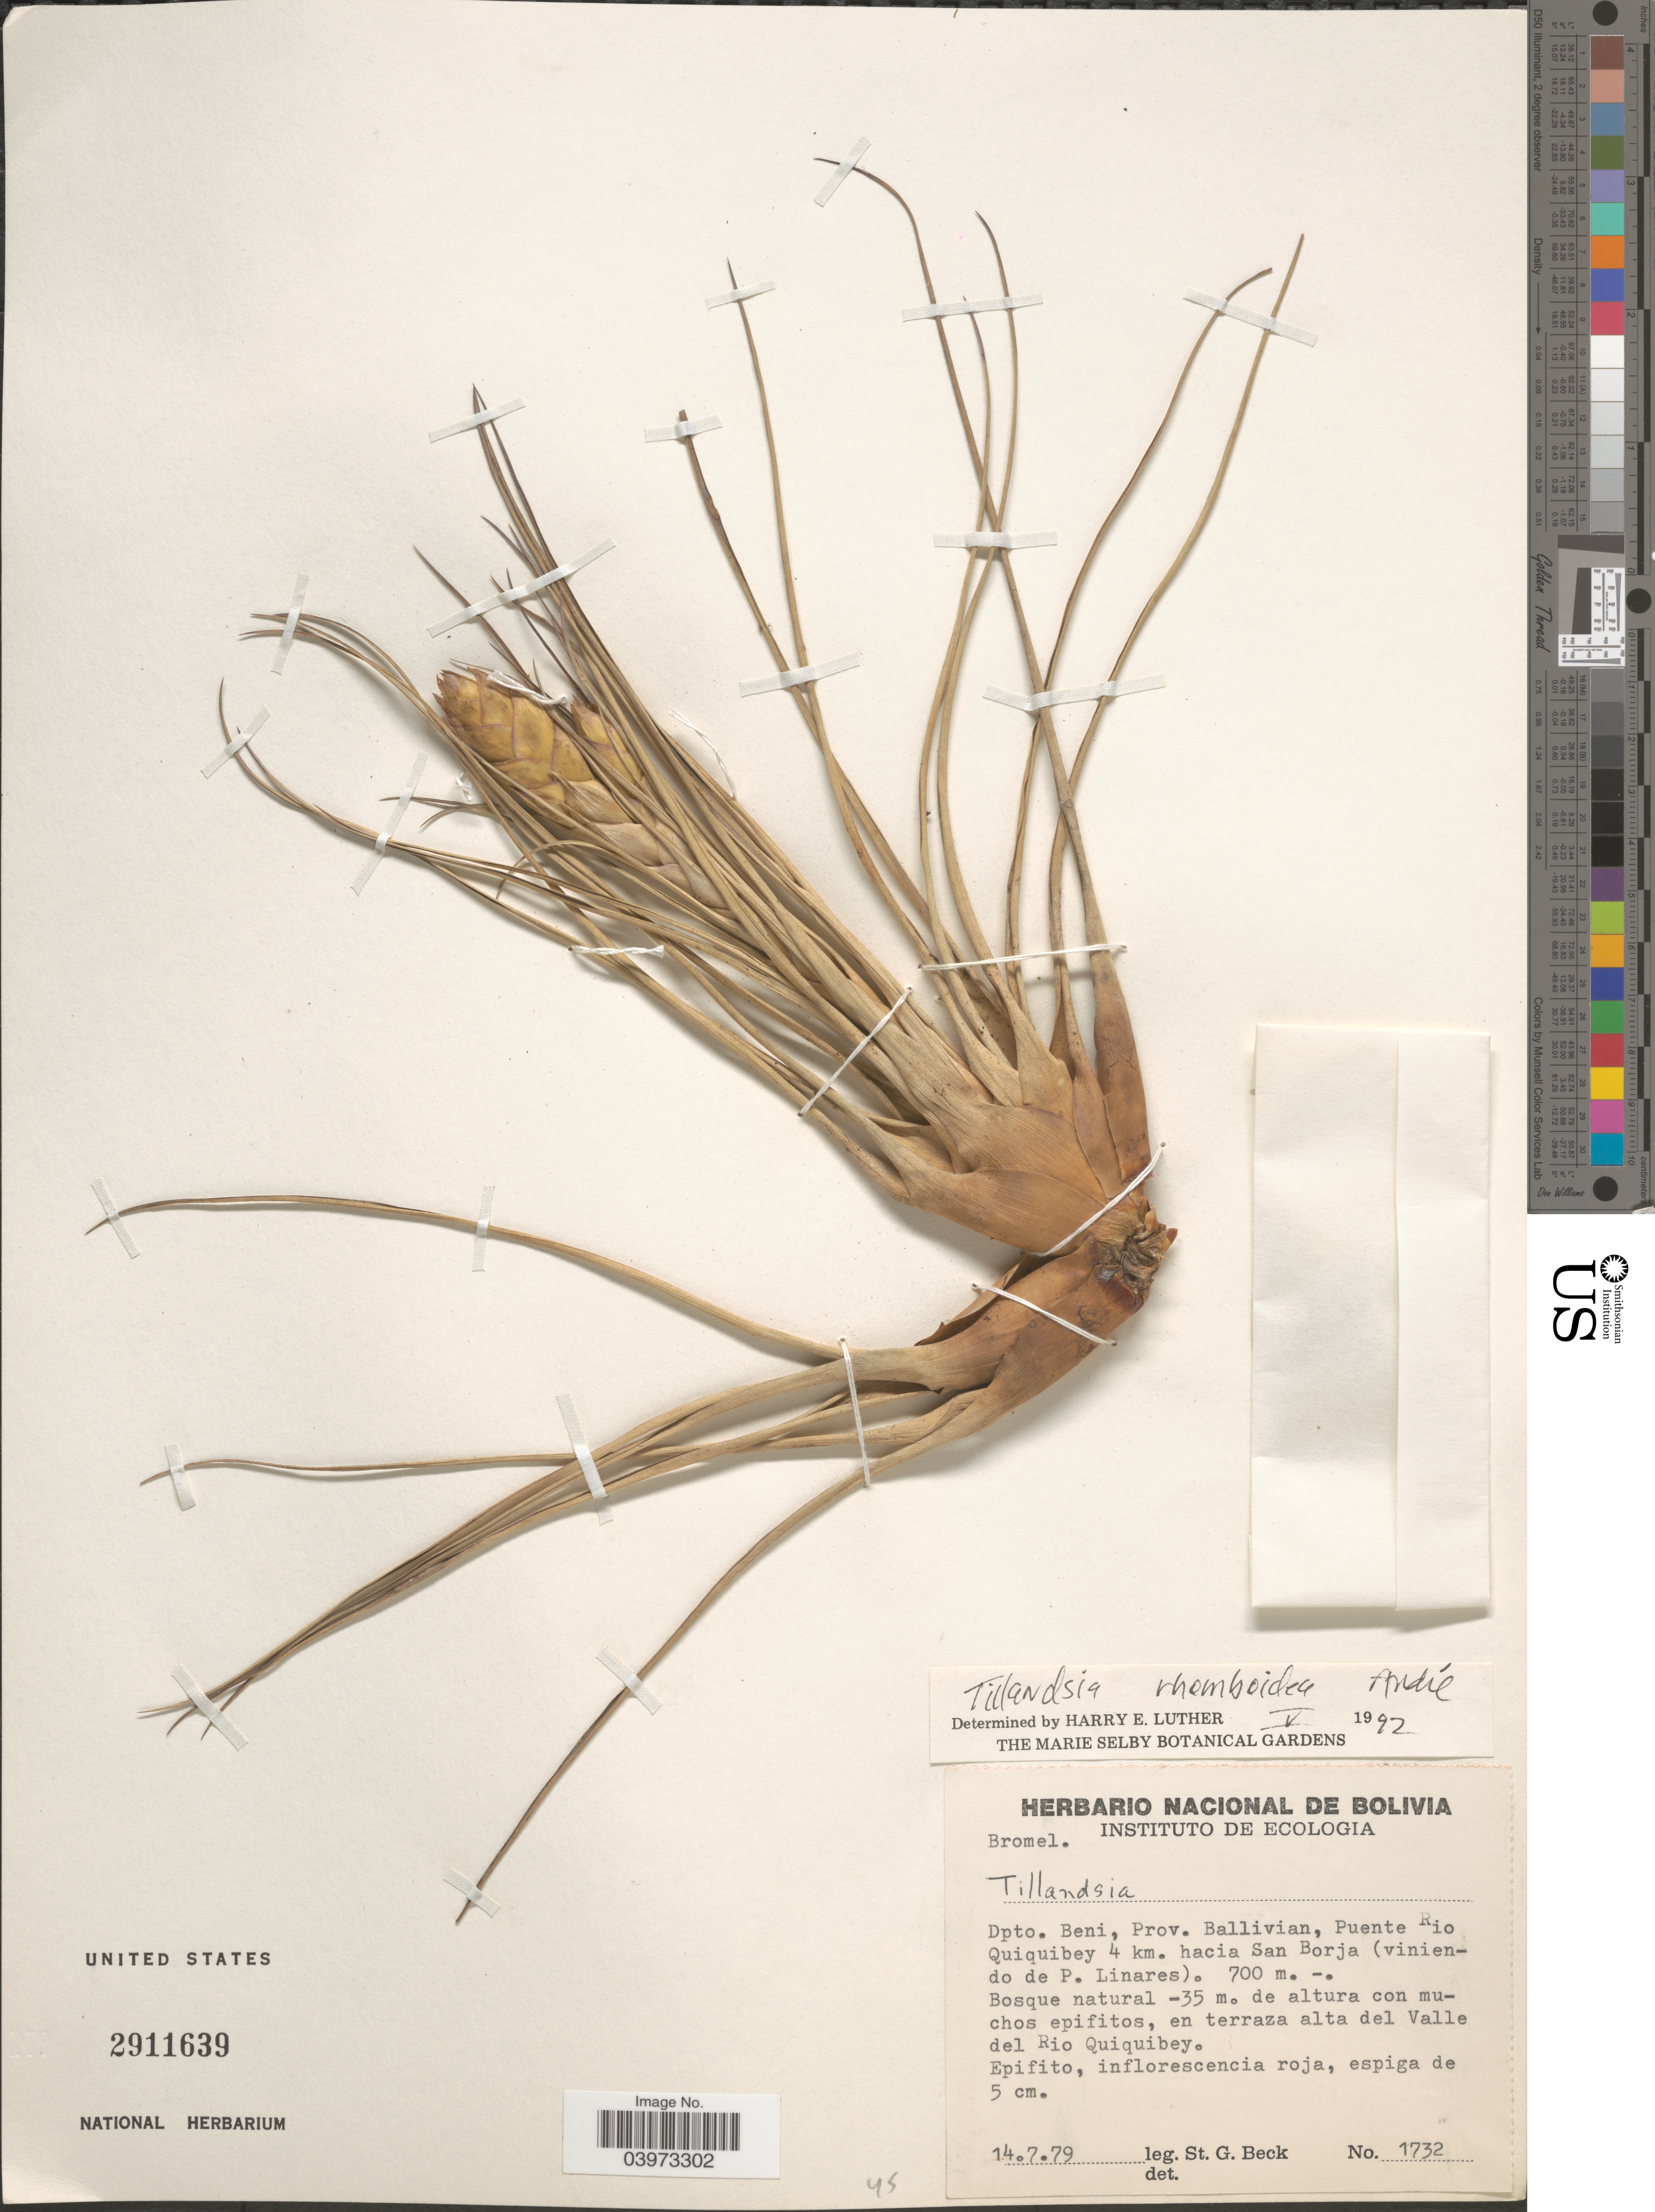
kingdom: Plantae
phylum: Tracheophyta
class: Liliopsida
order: Poales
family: Bromeliaceae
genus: Tillandsia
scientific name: Tillandsia fasciculata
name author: Sw.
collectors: S. G. Beck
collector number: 1732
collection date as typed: Transcribed d/m/y: 14/7/79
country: Bolivia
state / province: Beni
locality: Dpto. Beni, Prov. Ballivian, Puente Rio Quiquibey 4 km. hacia San Borja (viniendo de P. Linares). En terraza alta del Valle del Rio Quiquibey.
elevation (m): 700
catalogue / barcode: US 2911639